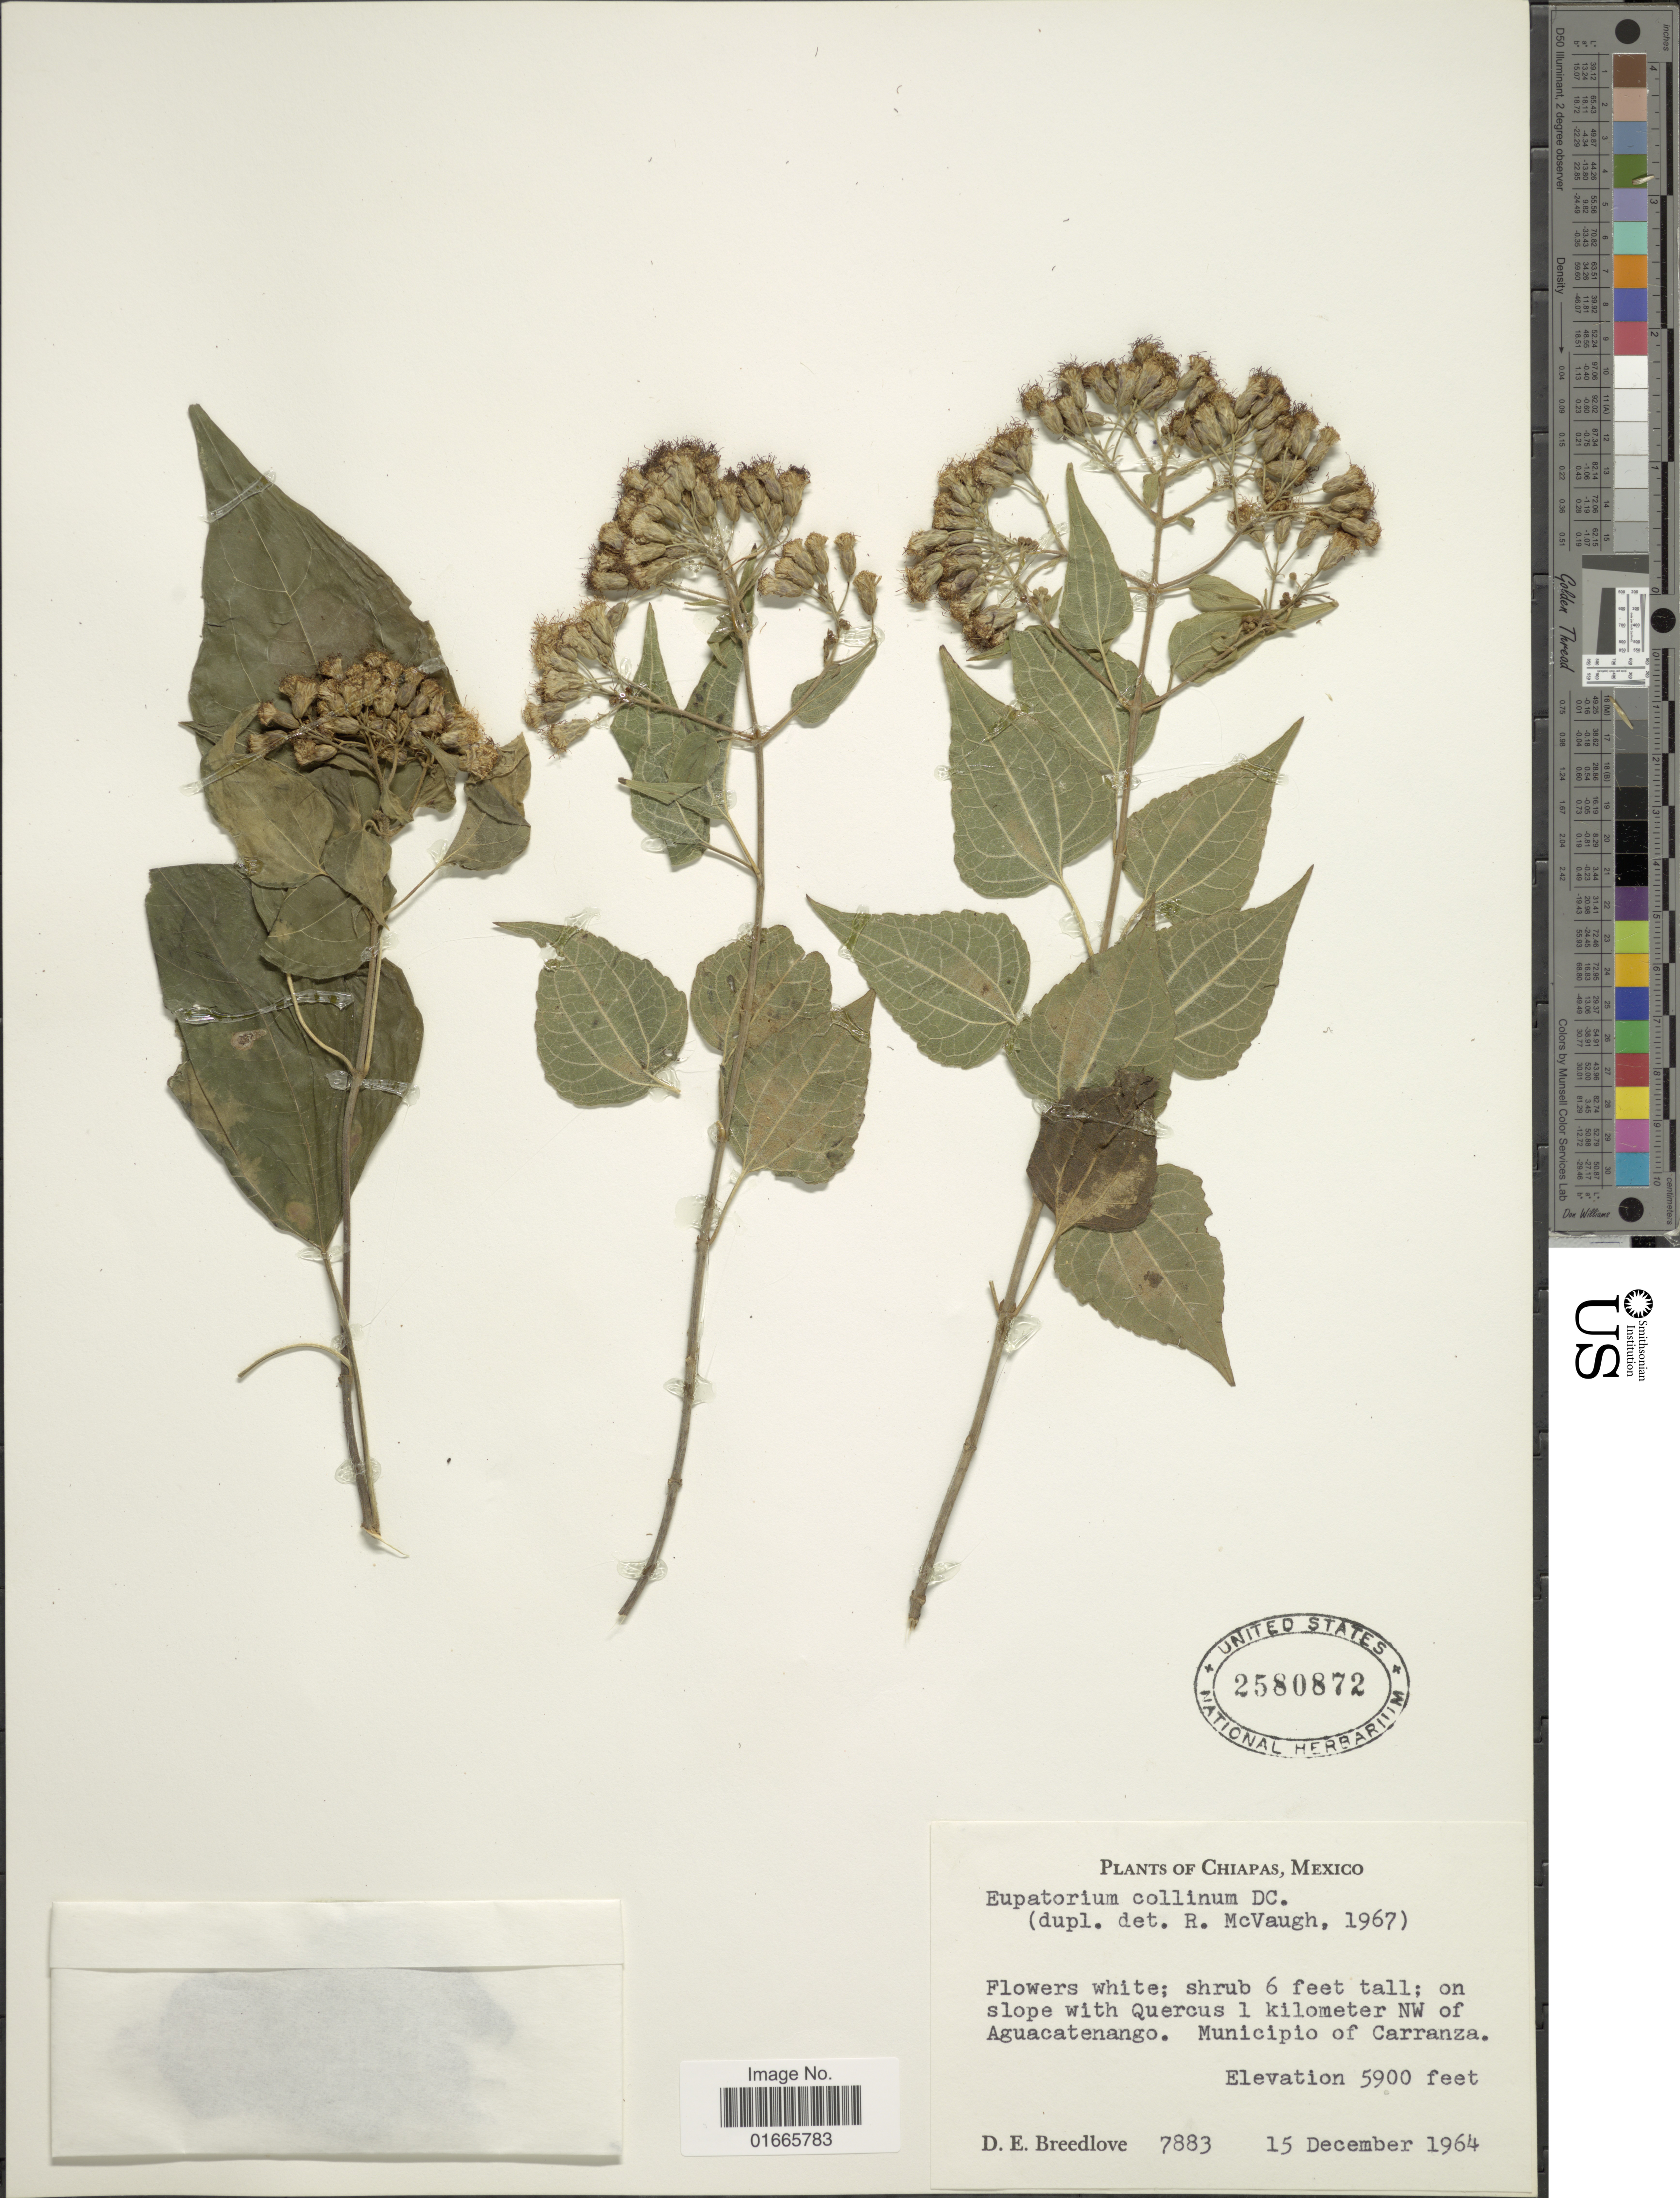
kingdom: Plantae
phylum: Tracheophyta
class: Magnoliopsida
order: Asterales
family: Asteraceae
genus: Chromolaena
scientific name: Chromolaena collina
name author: (DC.) R.M. King & H. Rob.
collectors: D. E. Breedlove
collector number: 7883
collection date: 1964-12-15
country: Mexico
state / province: Chiapas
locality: On slope with Quercus 1 kilometer NW of Aguacatenango, Municipio of Carranza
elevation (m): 1798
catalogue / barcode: US 2580872